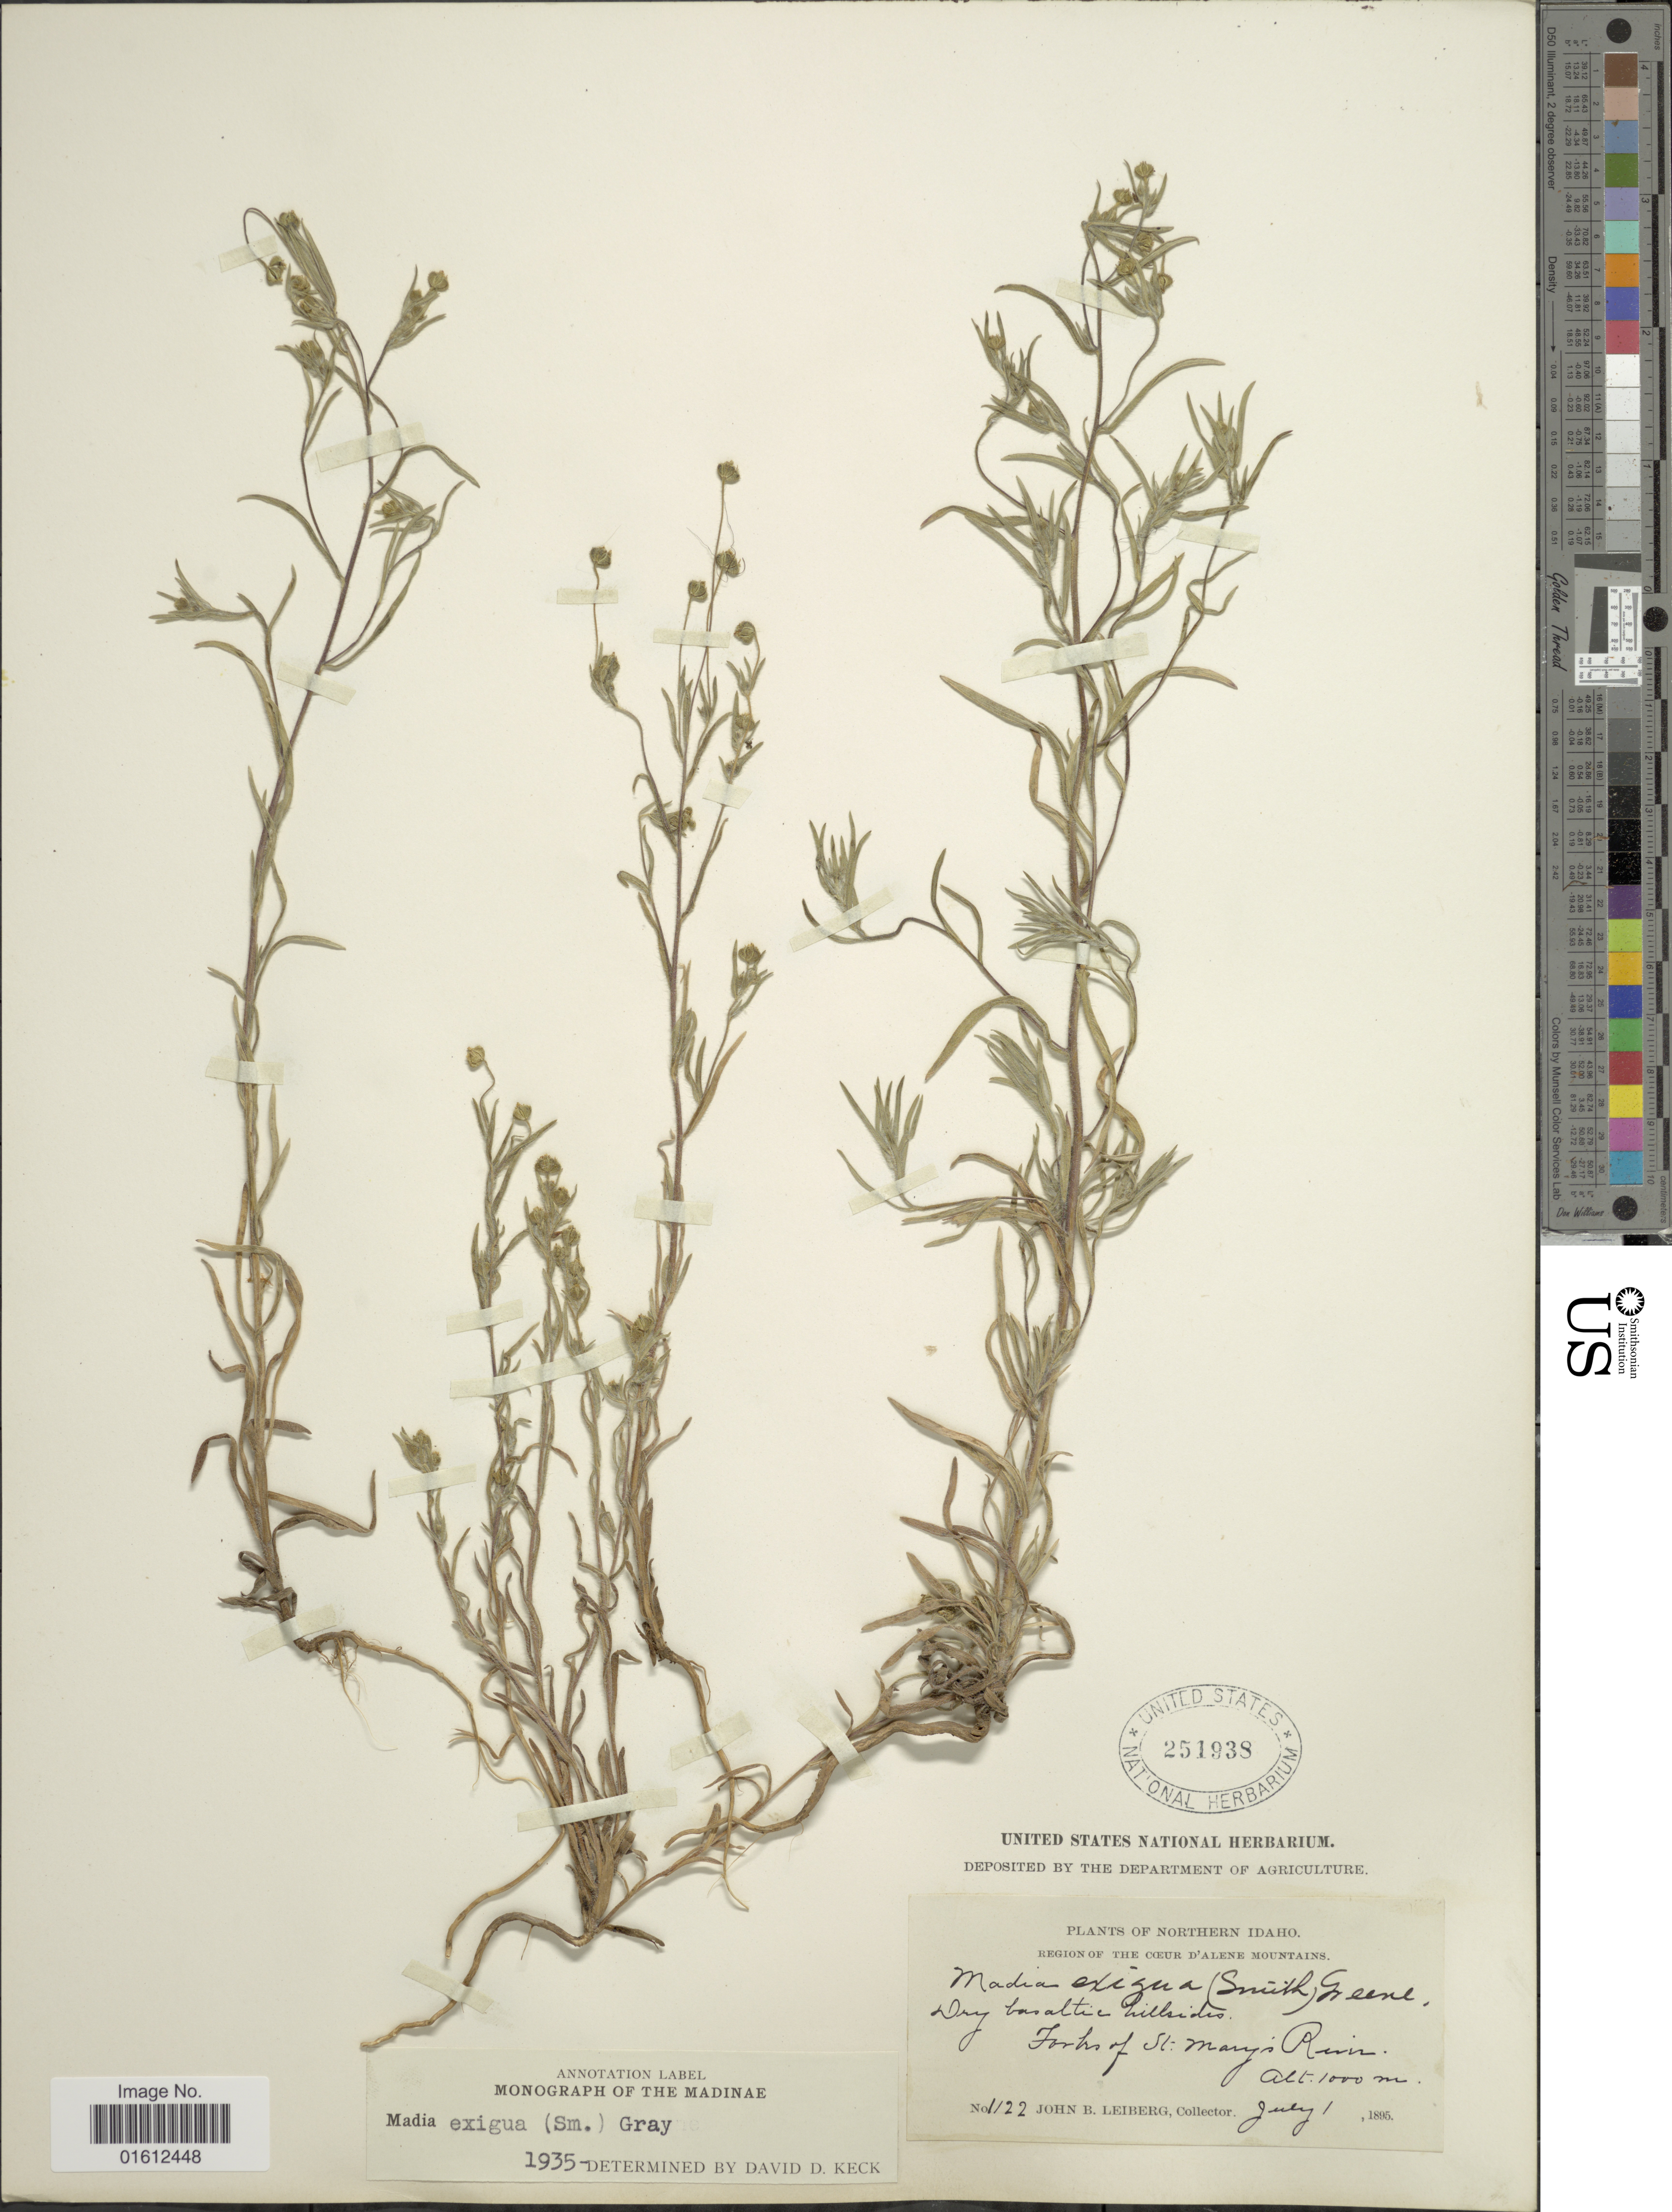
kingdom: Plantae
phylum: Tracheophyta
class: Magnoliopsida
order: Asterales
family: Asteraceae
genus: Madia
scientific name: Madia exigua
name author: (Sm.) A. Gray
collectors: J. B. Leiberg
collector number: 1122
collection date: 1895-07-01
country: United States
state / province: Idaho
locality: Northern Idaho. Region of the Coeur D'Alene Mountains. Forks of St. Mary's River.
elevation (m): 1000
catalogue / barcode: US 251938